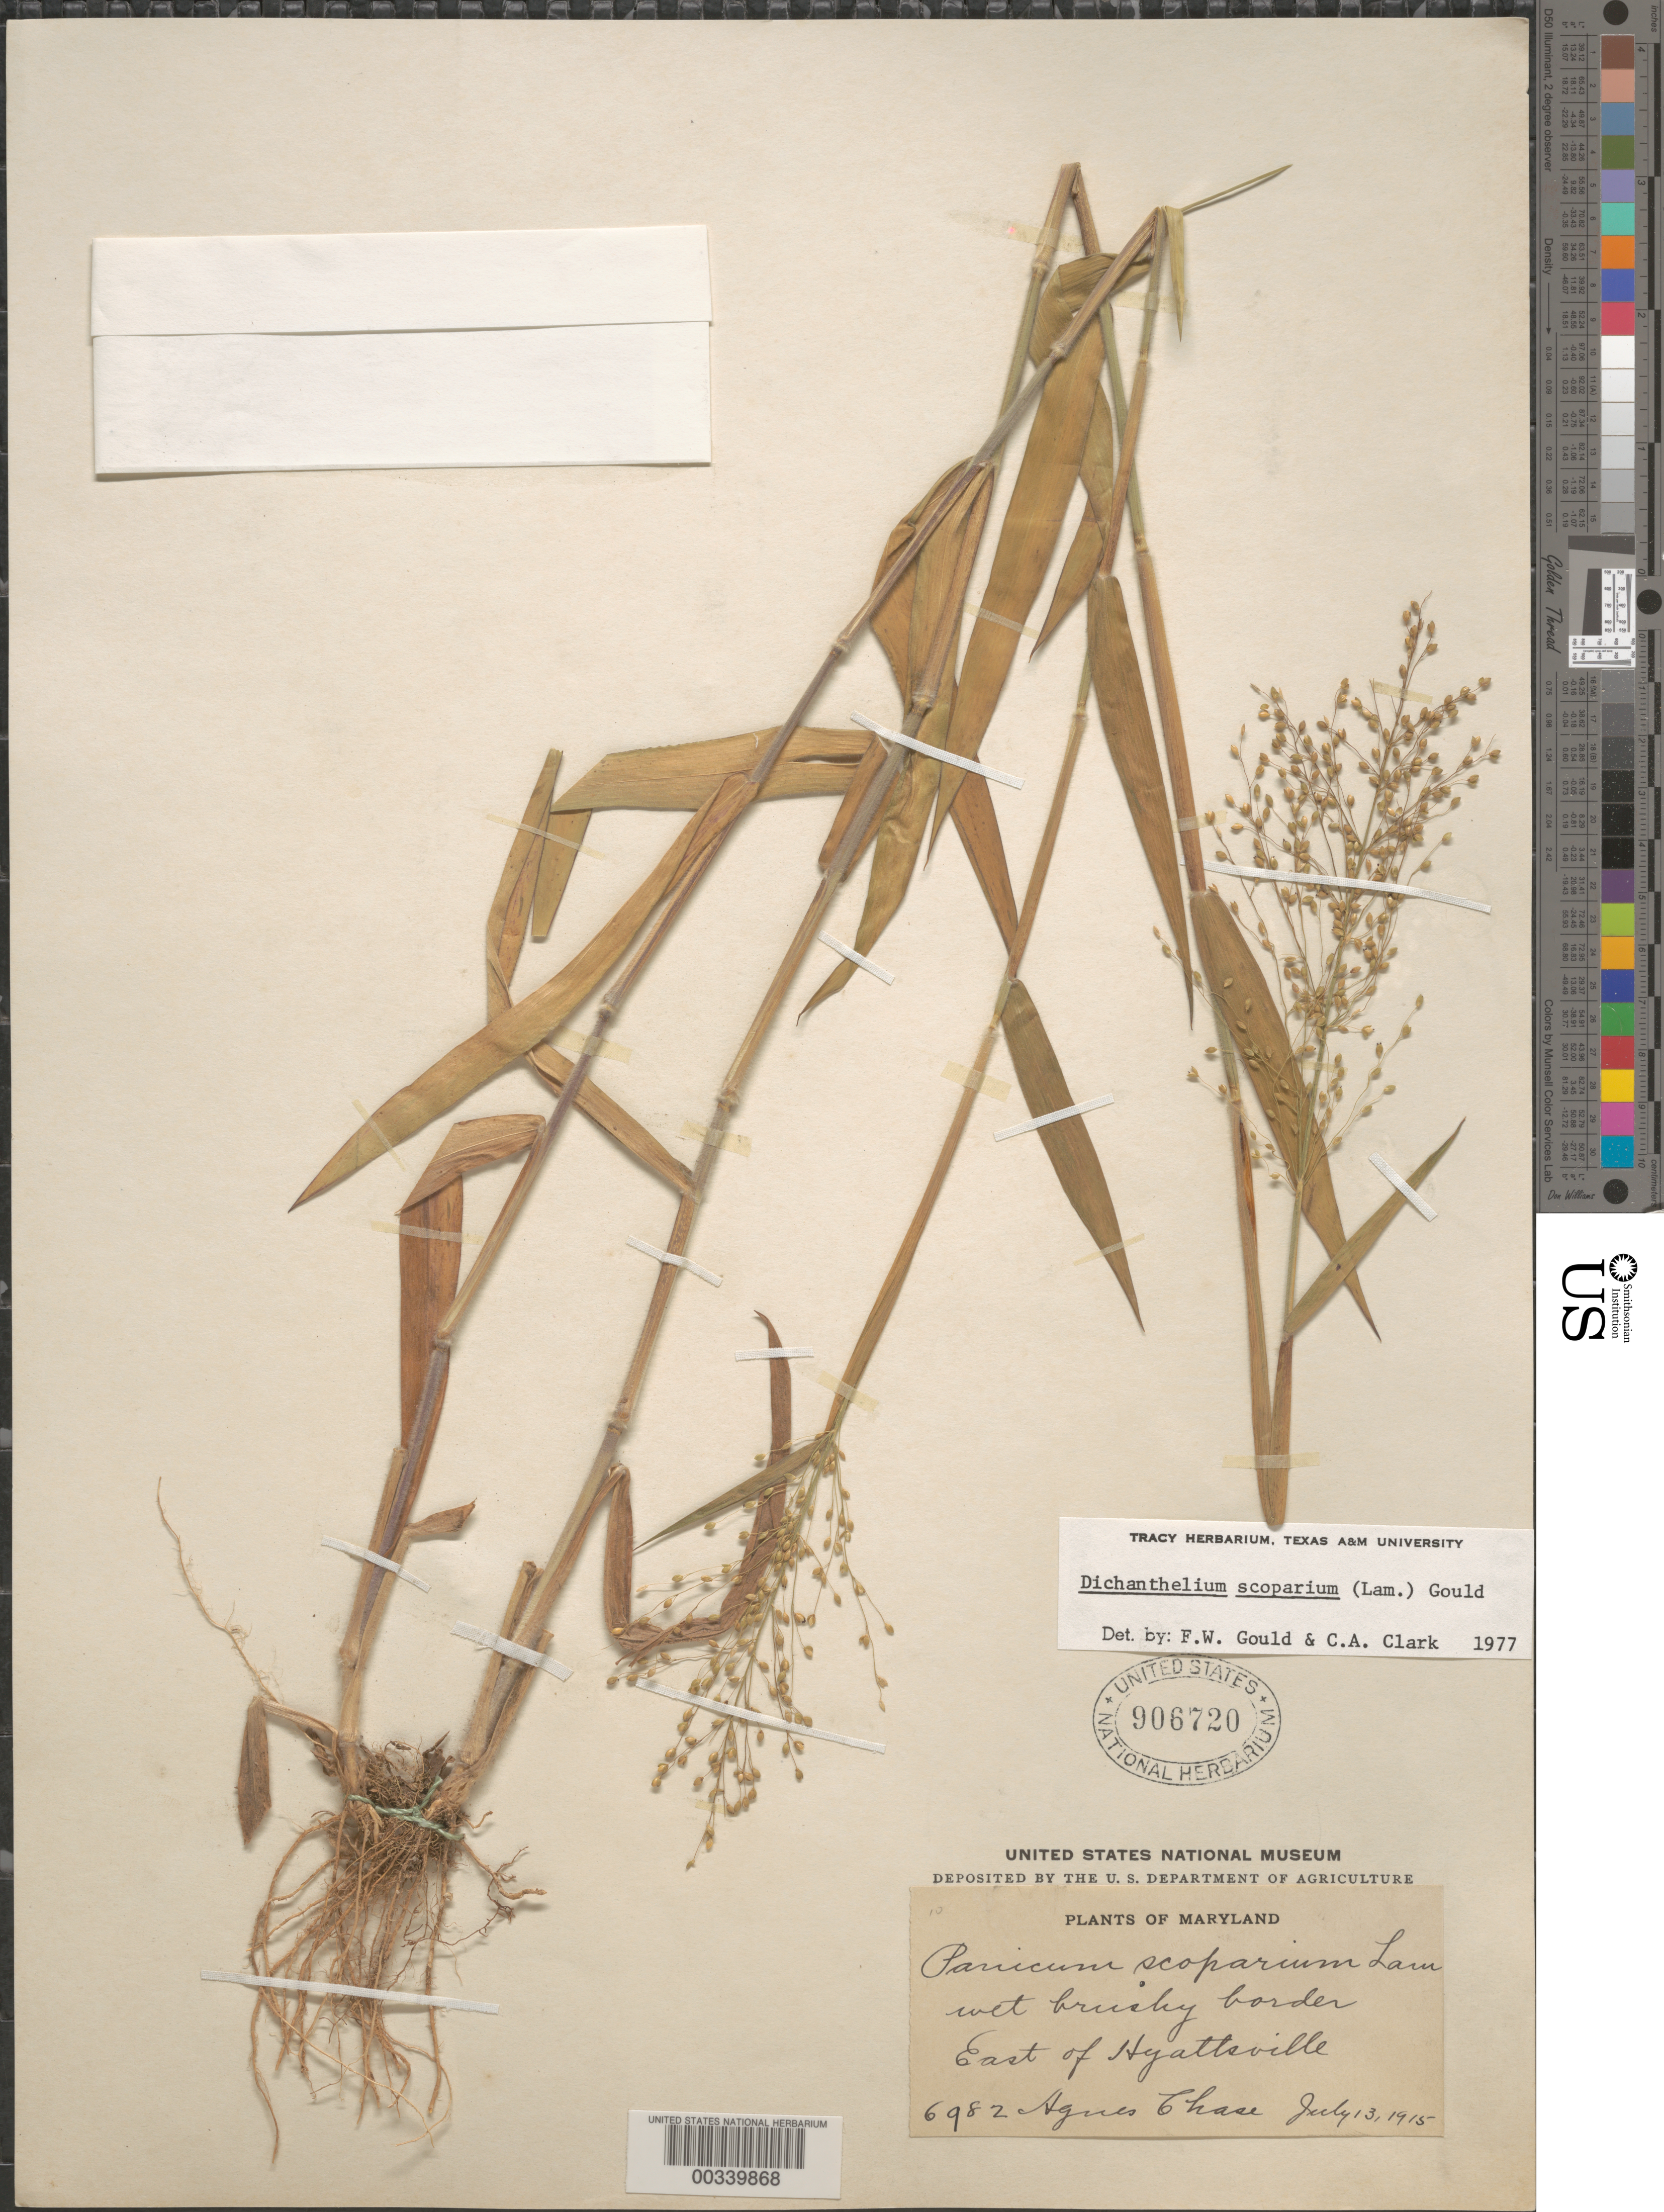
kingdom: Plantae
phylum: Tracheophyta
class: Liliopsida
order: Poales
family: Poaceae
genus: Dichanthelium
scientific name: Dichanthelium scoparium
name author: (Lam.) Gould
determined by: Gould, F. W.; Clark, C. A.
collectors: A. Chase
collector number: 6982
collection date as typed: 13 Jul 1915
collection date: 1915-07-13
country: United States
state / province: Maryland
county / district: Prince George's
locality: East of Hyattsville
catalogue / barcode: US 906720